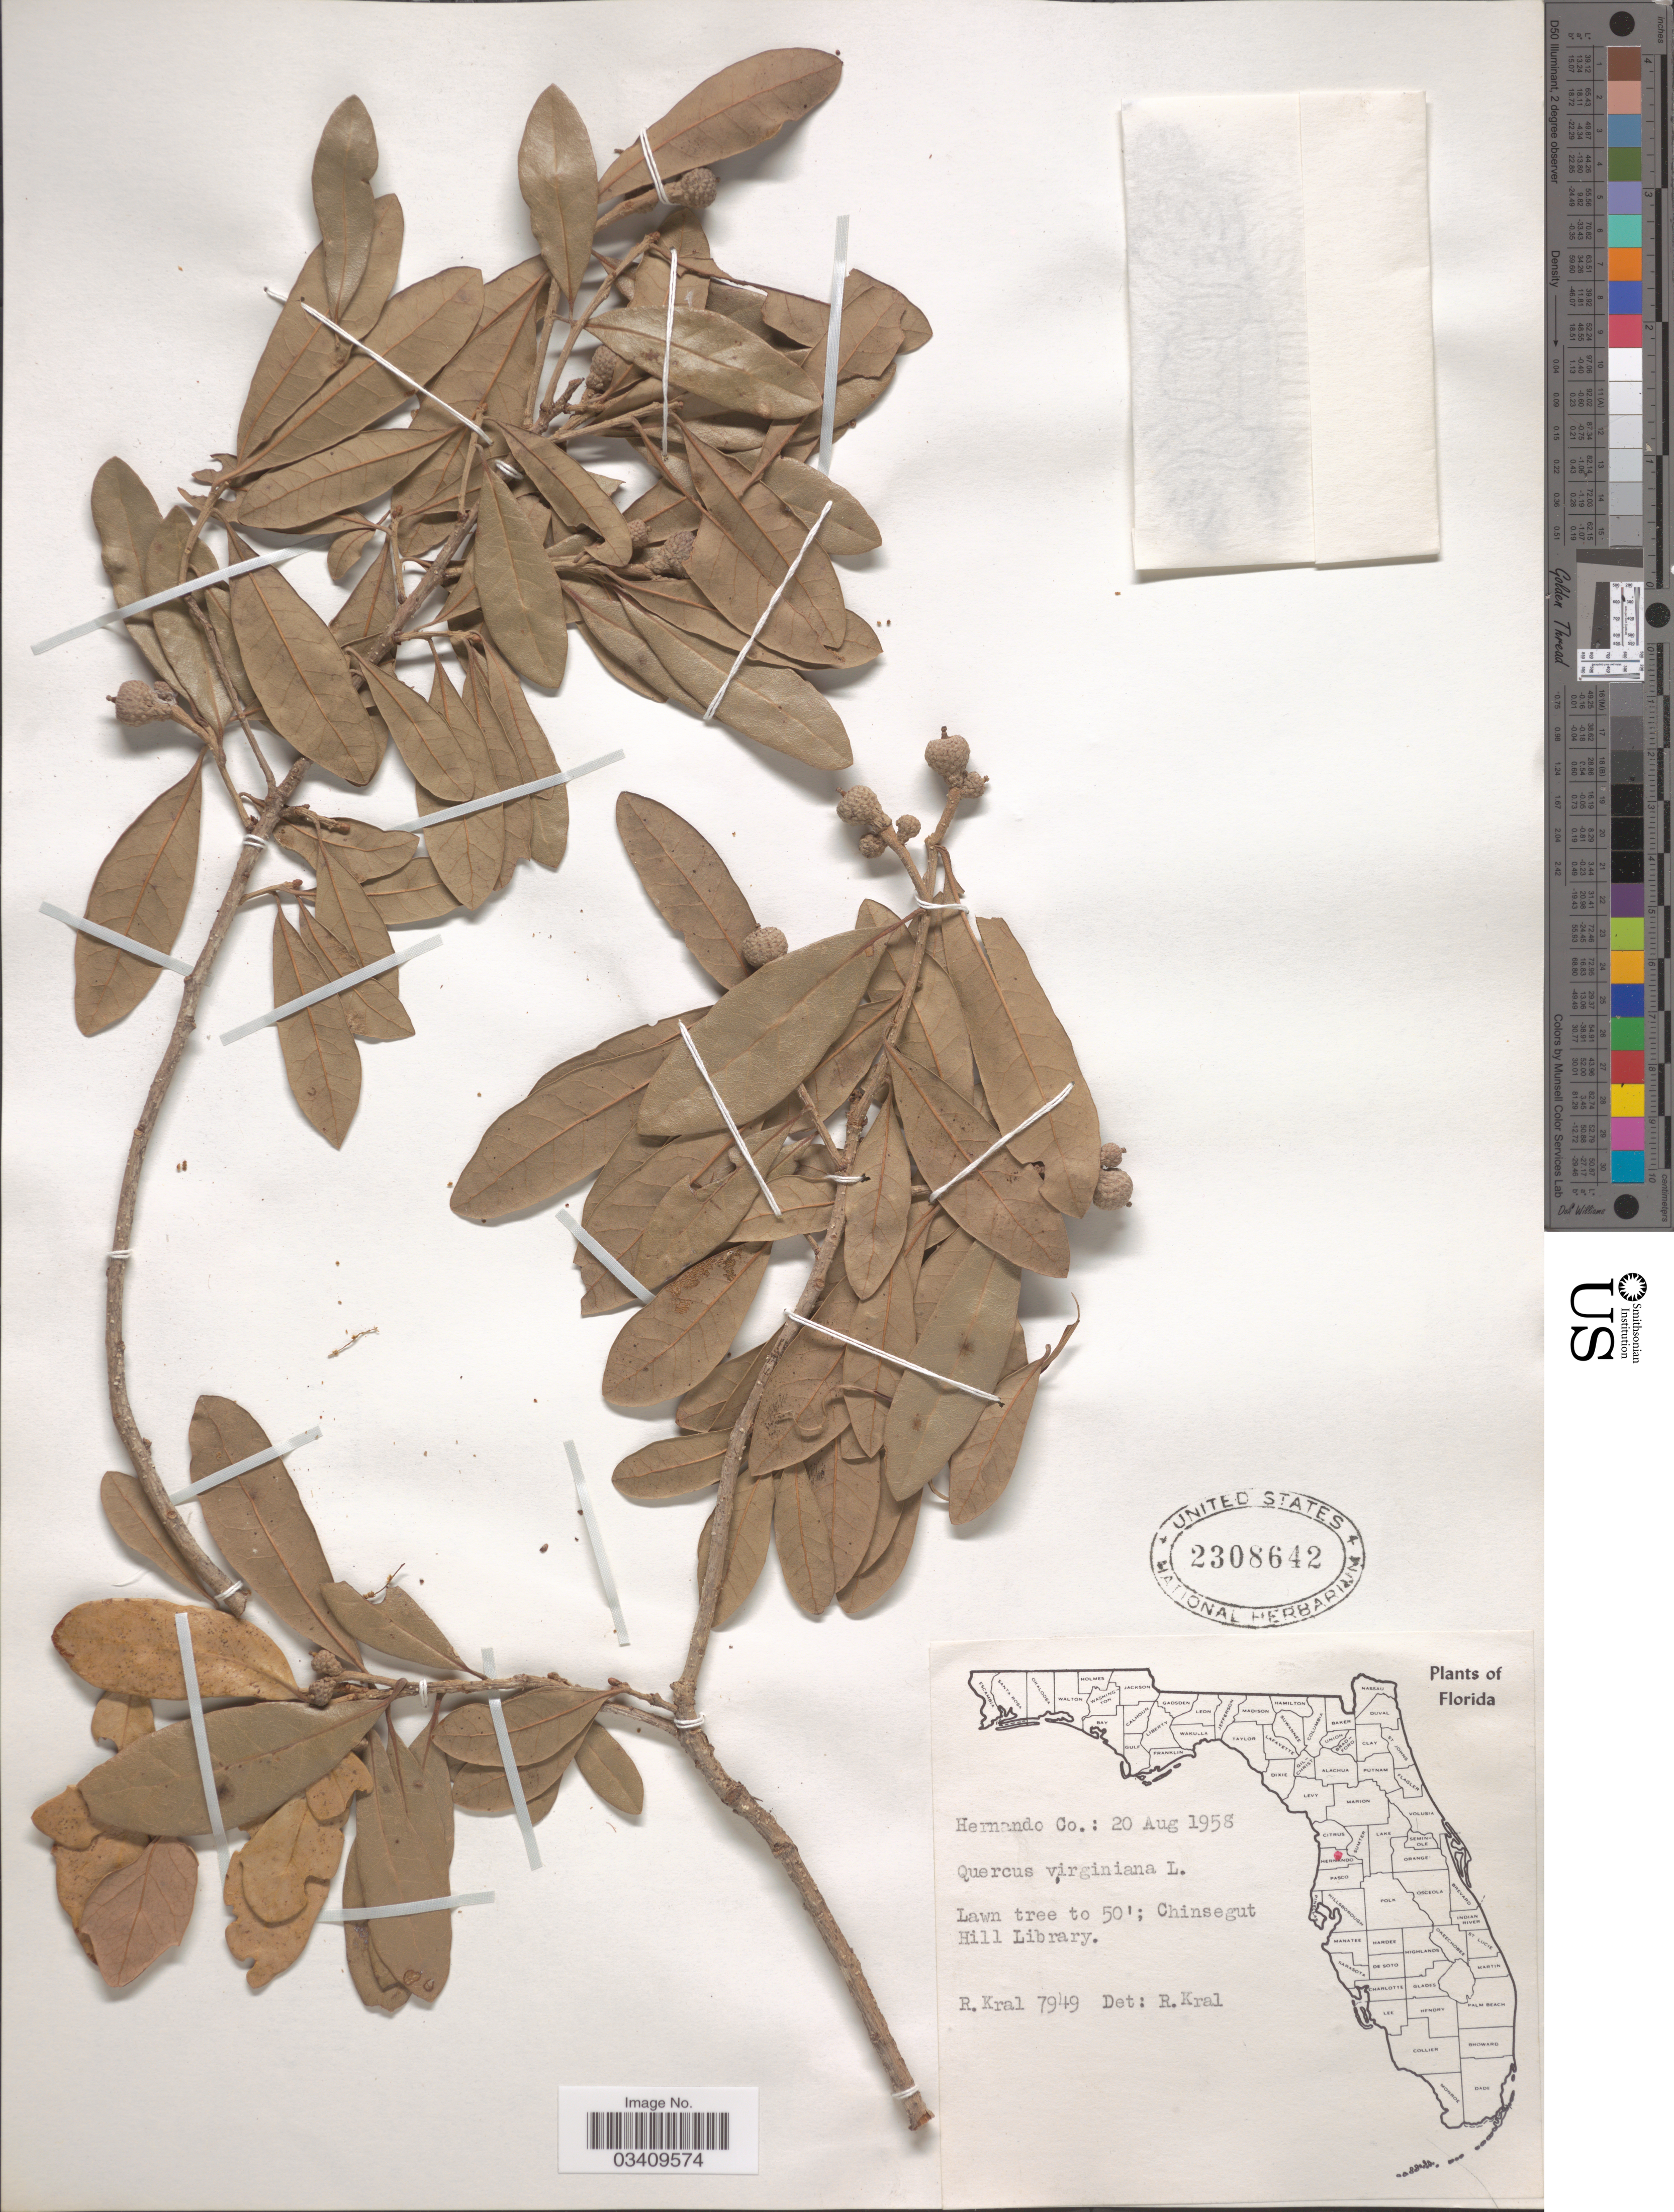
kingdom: Plantae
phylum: Tracheophyta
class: Magnoliopsida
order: Fagales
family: Fagaceae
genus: Quercus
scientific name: Quercus virginiana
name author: Mill.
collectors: R. Kral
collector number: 7949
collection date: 1958-08-20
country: United States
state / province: Florida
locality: Hernando Co. Chinsegut Hill Library.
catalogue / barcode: US 2308642